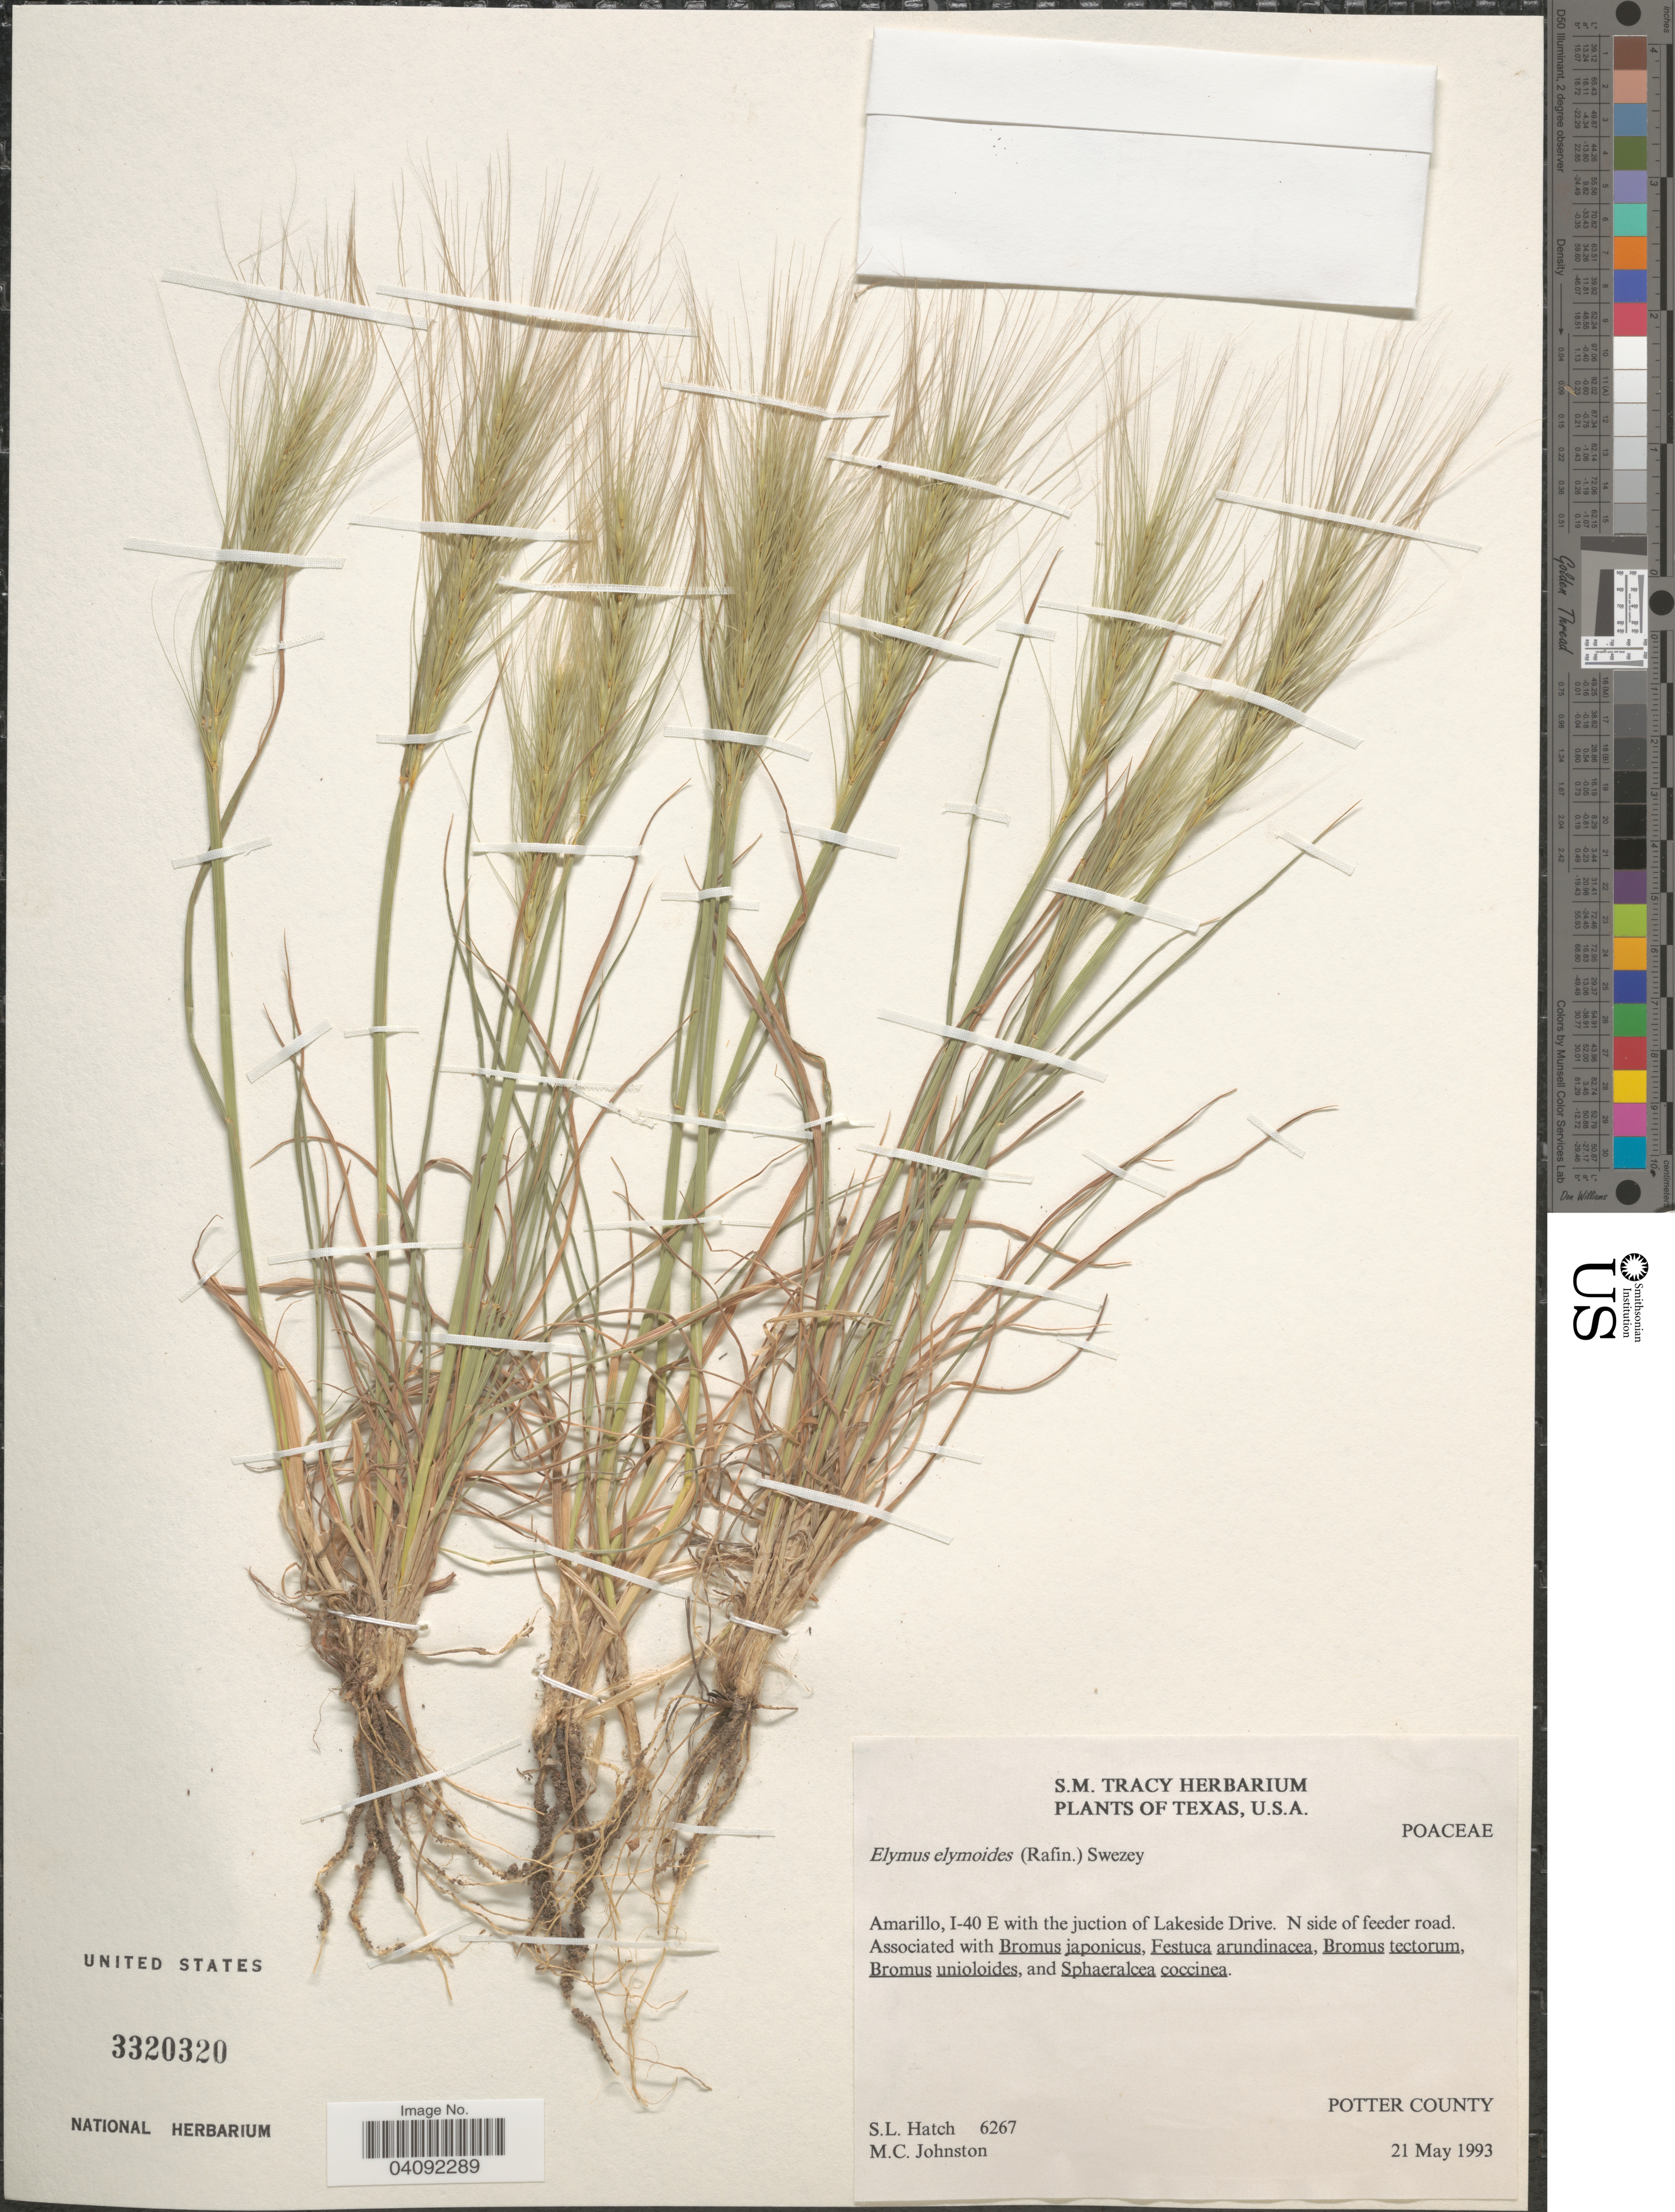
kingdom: Plantae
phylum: Tracheophyta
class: Liliopsida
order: Poales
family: Poaceae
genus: Elymus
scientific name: Elymus elymoides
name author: (Raf.) Swezey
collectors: S. Hatch & M. Johnston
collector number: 6267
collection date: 1993-05-21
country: United States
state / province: Texas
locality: Amarillo, I-40 E with the junction of Lakeside Drive. N side of feeder road. Potter County.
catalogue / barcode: US 3320320